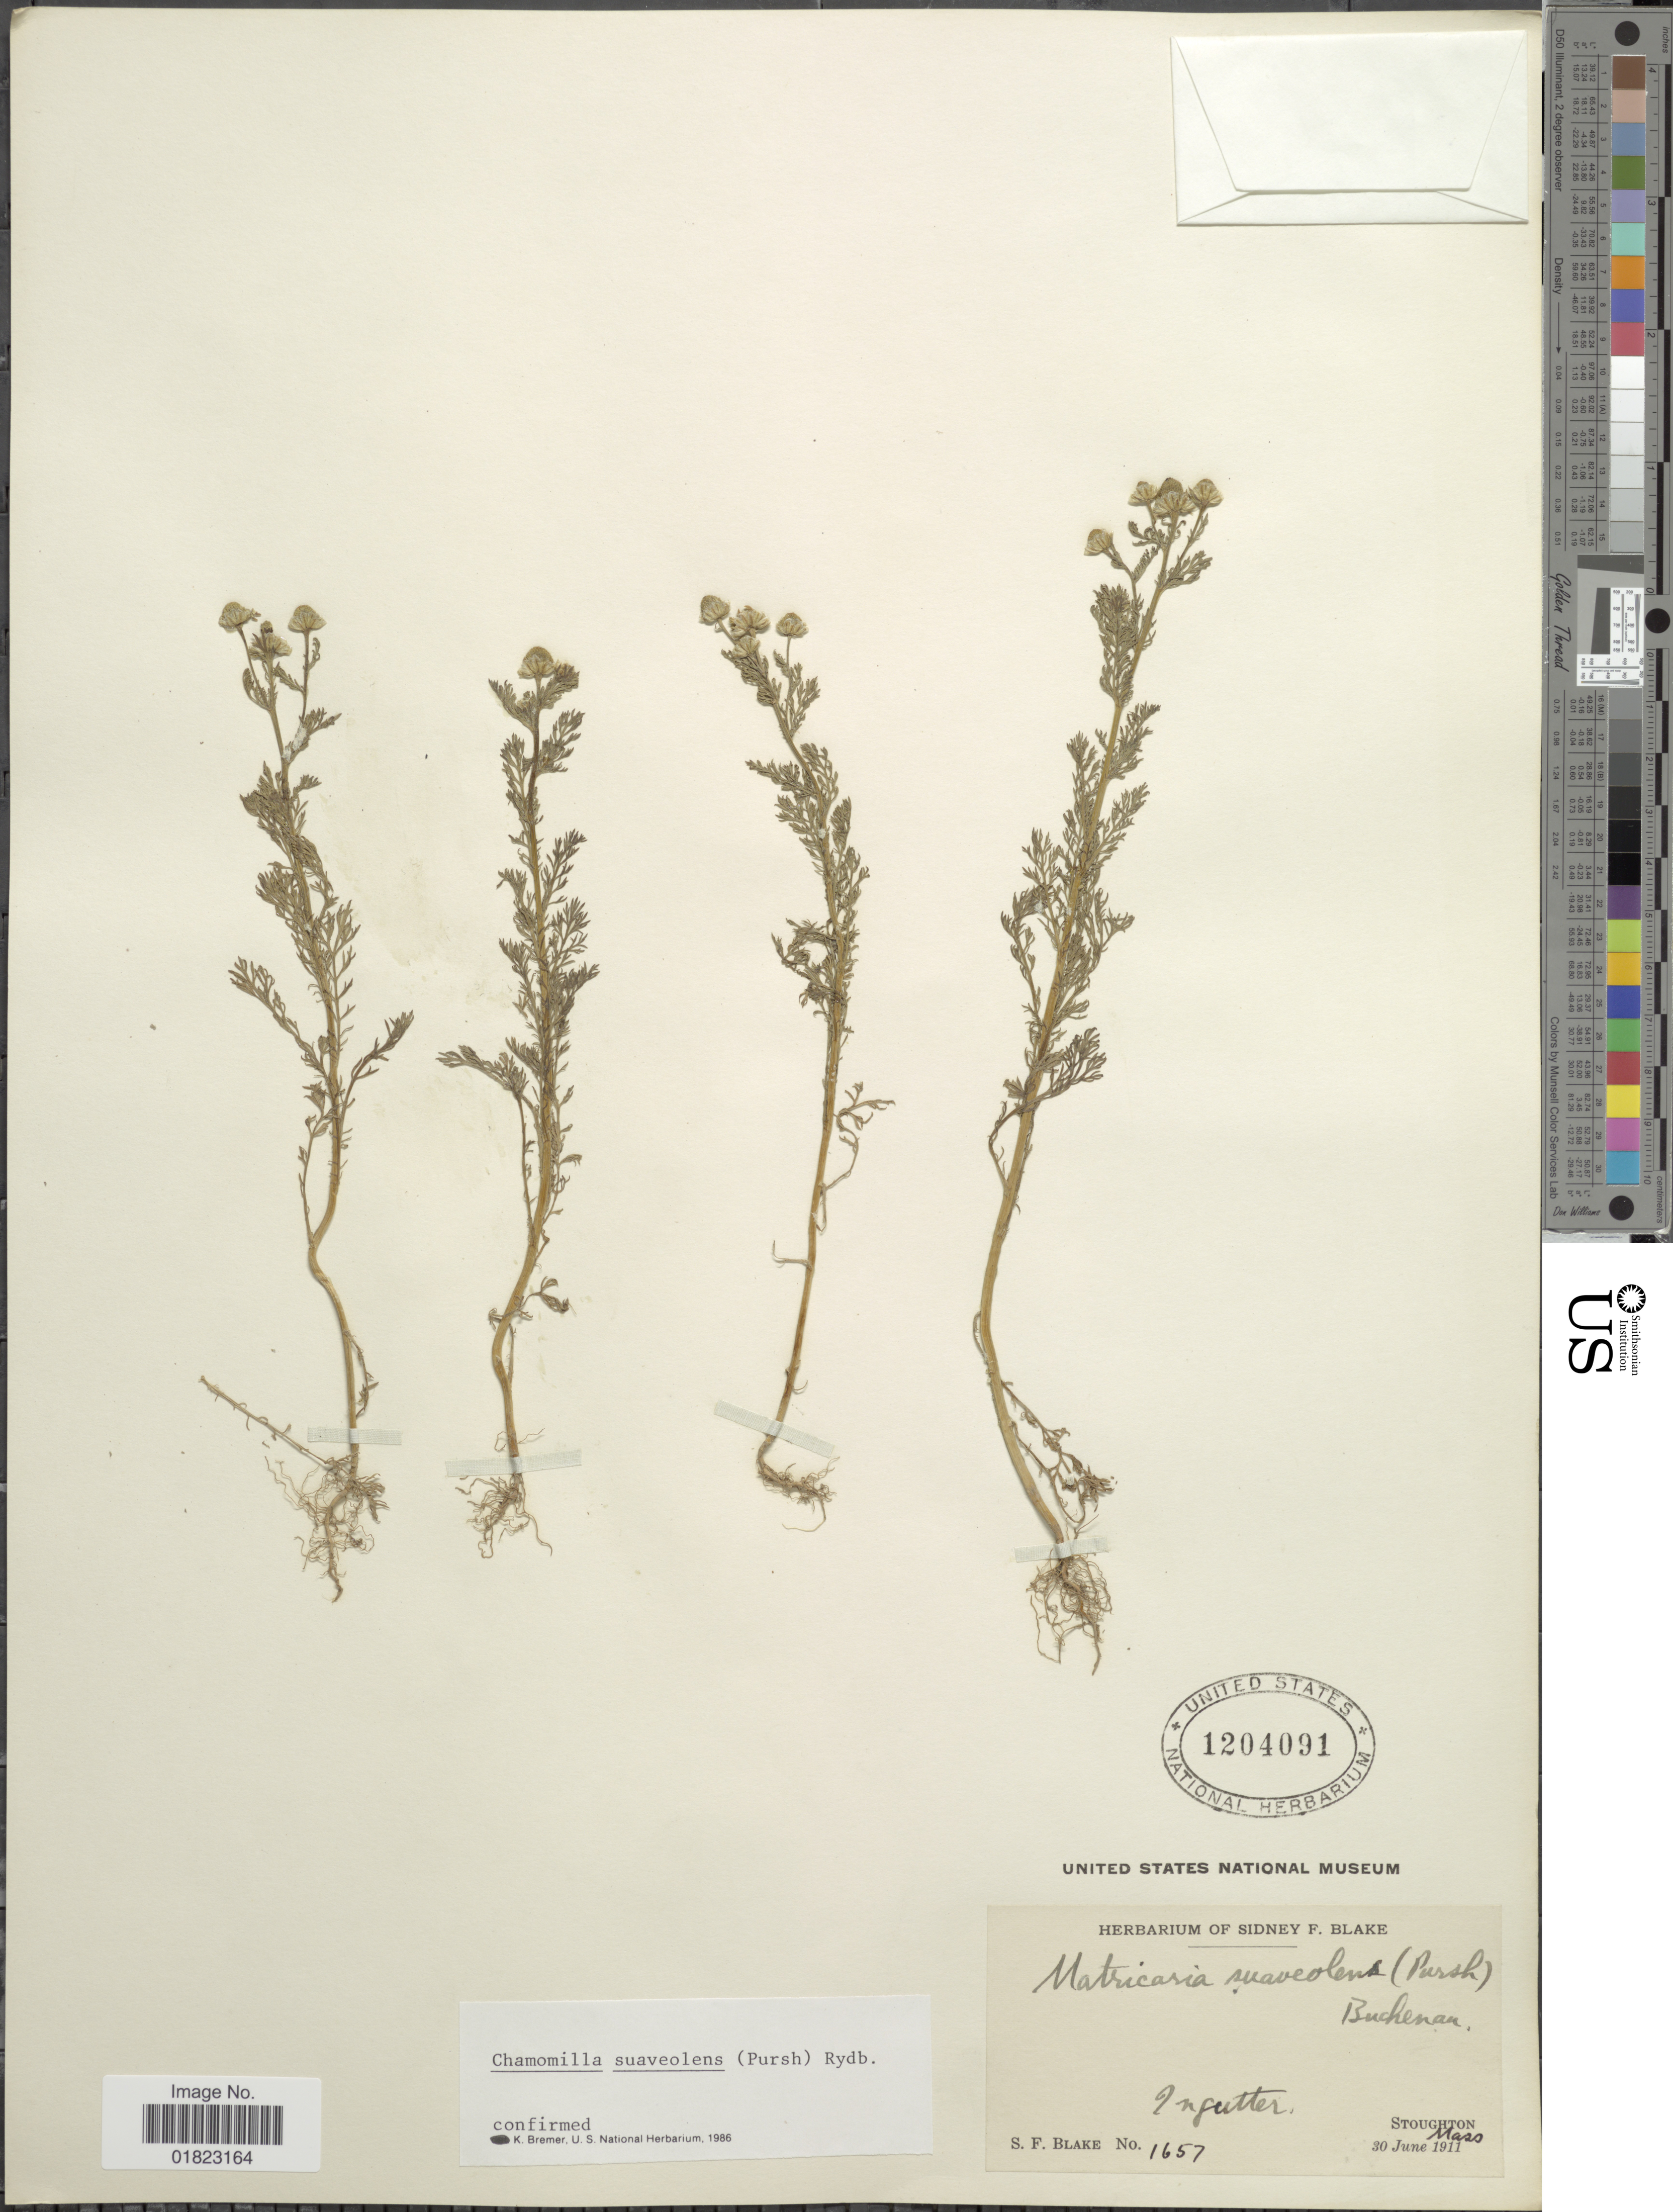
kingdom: Plantae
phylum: Tracheophyta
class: Magnoliopsida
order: Asterales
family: Asteraceae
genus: Matricaria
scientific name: Matricaria matricarioides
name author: (Less.) Porter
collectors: S. Blake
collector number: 1657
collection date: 1911-06-30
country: United States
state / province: Massachusetts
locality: In gutter, Stoughton, Mass.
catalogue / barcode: US 1204091